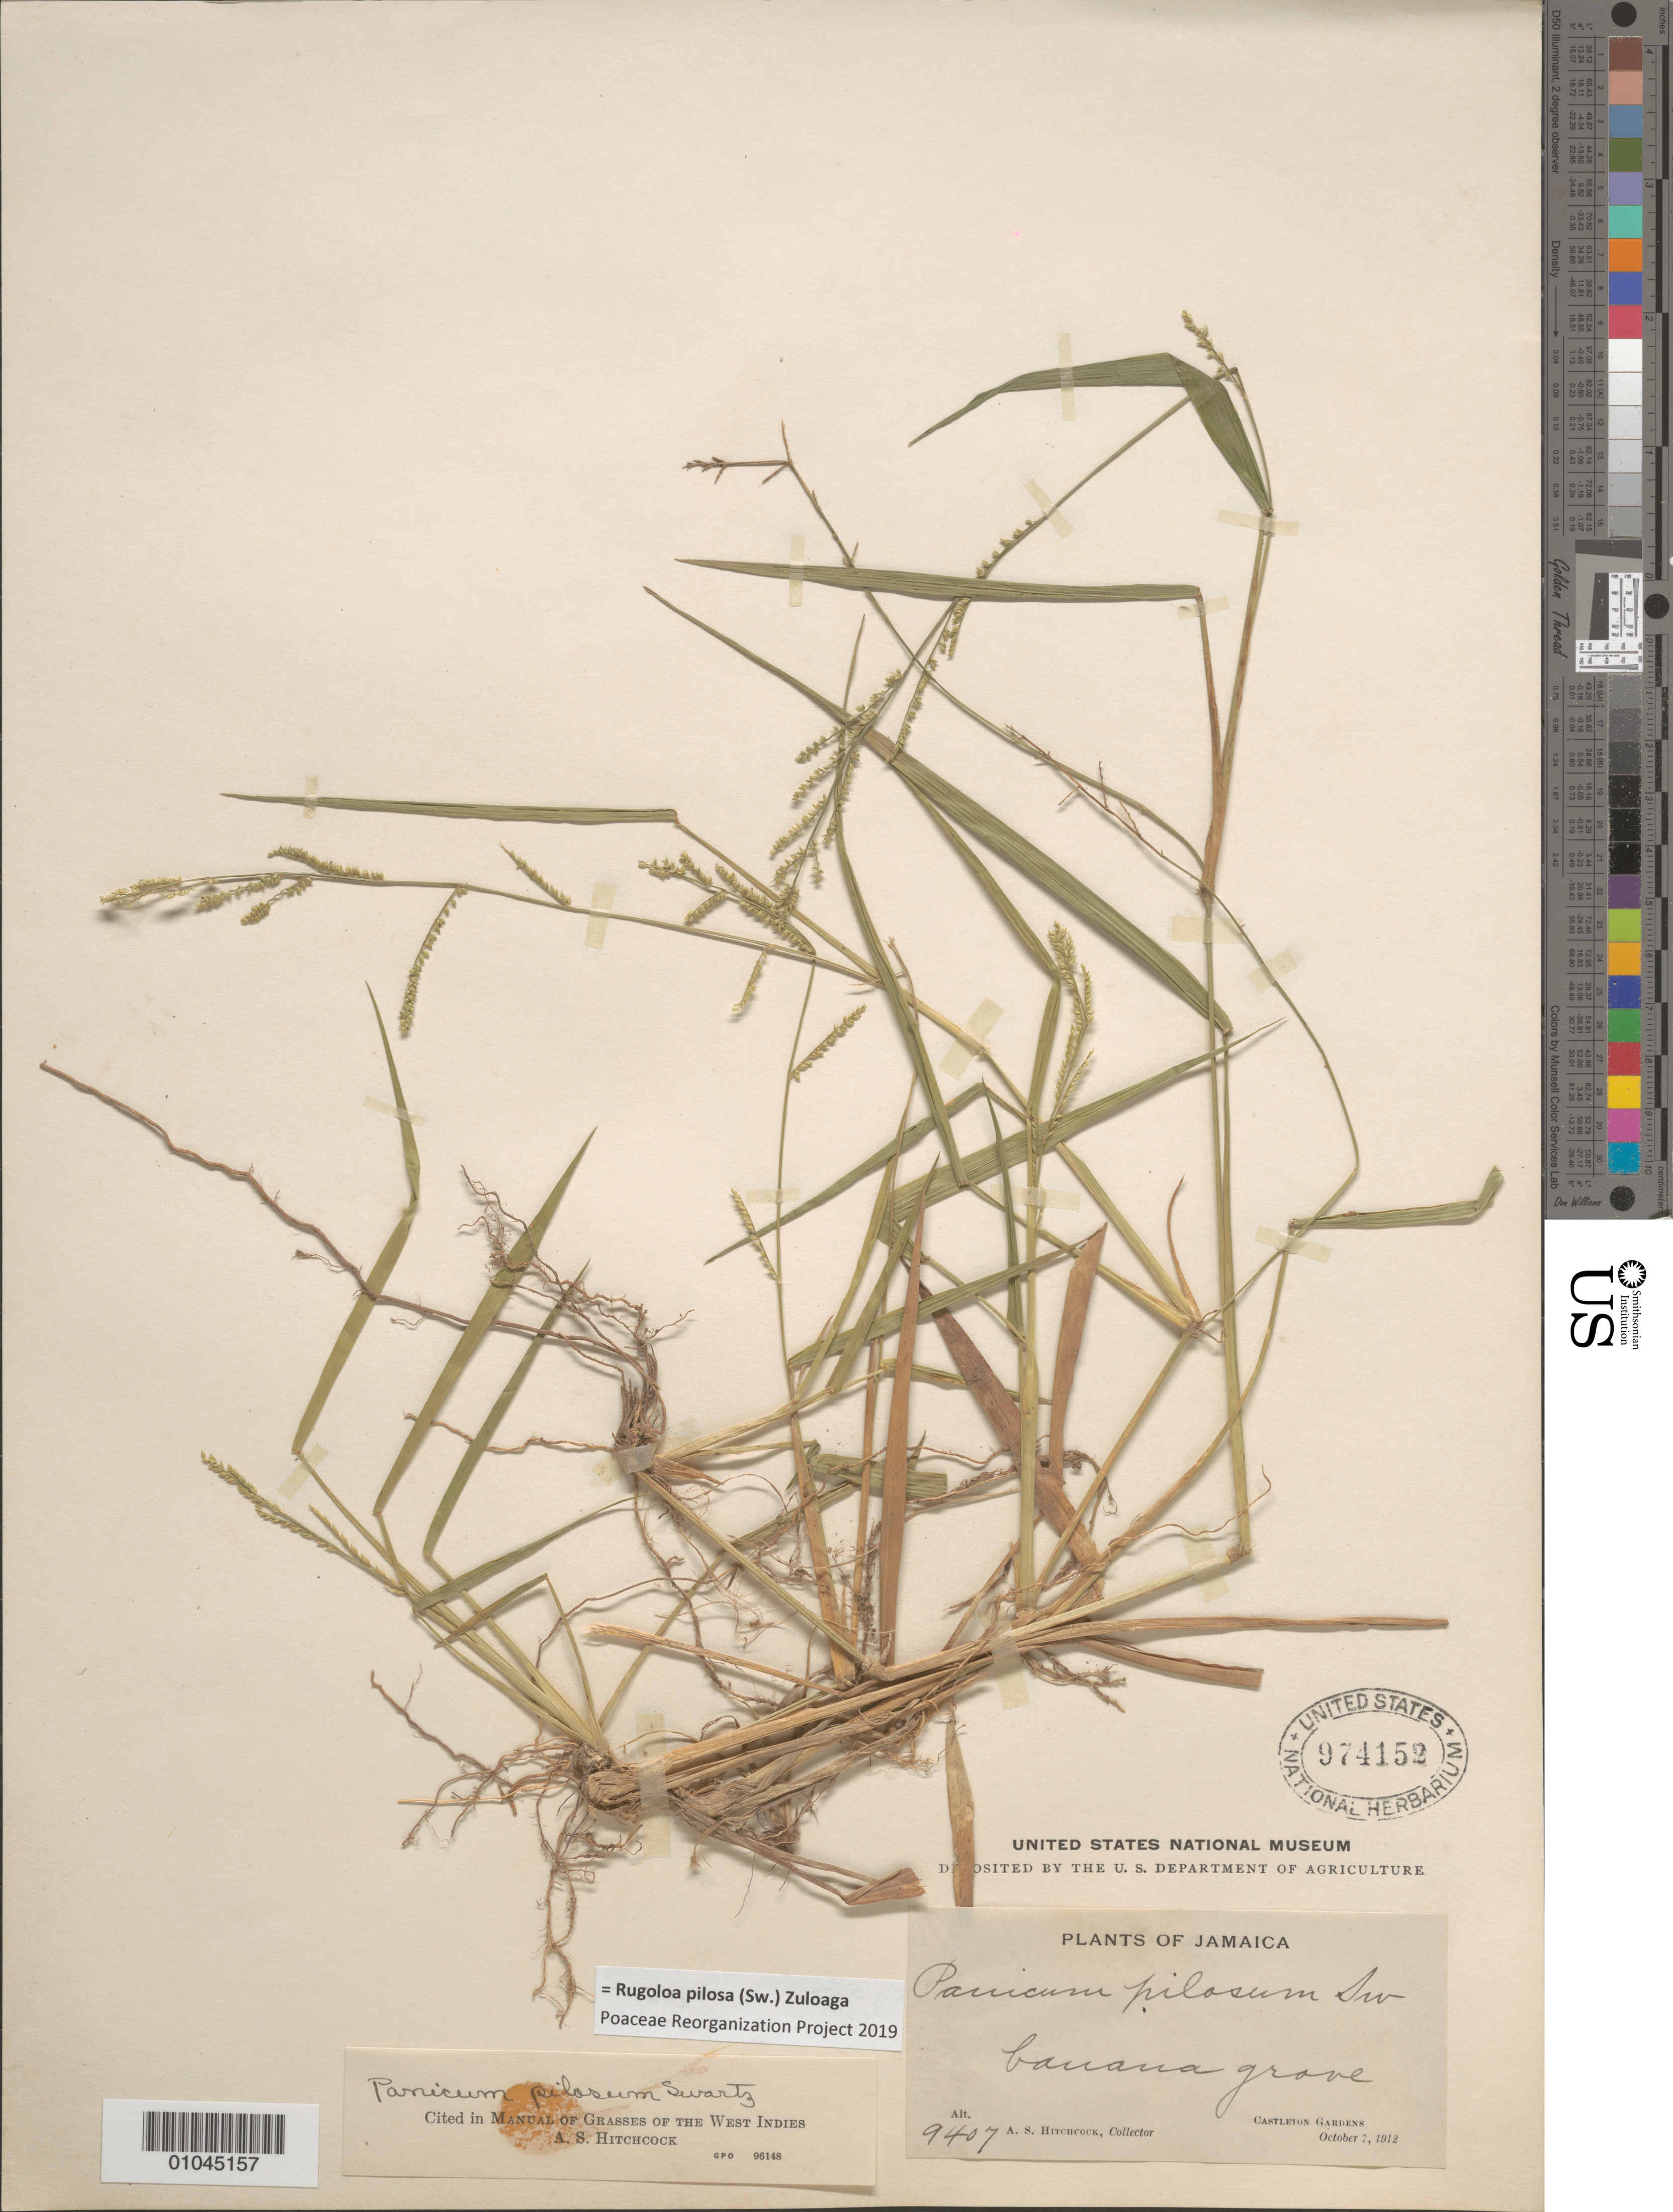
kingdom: Plantae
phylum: Tracheophyta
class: Liliopsida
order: Poales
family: Poaceae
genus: Panicum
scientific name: Panicum pilosum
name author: Sw.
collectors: A. S. Hitchcock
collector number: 9407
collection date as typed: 07 Oct 1912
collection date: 1912-10-07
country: Jamaica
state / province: Saint Andrew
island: Jamaica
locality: Castleton Gardens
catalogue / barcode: US 974152